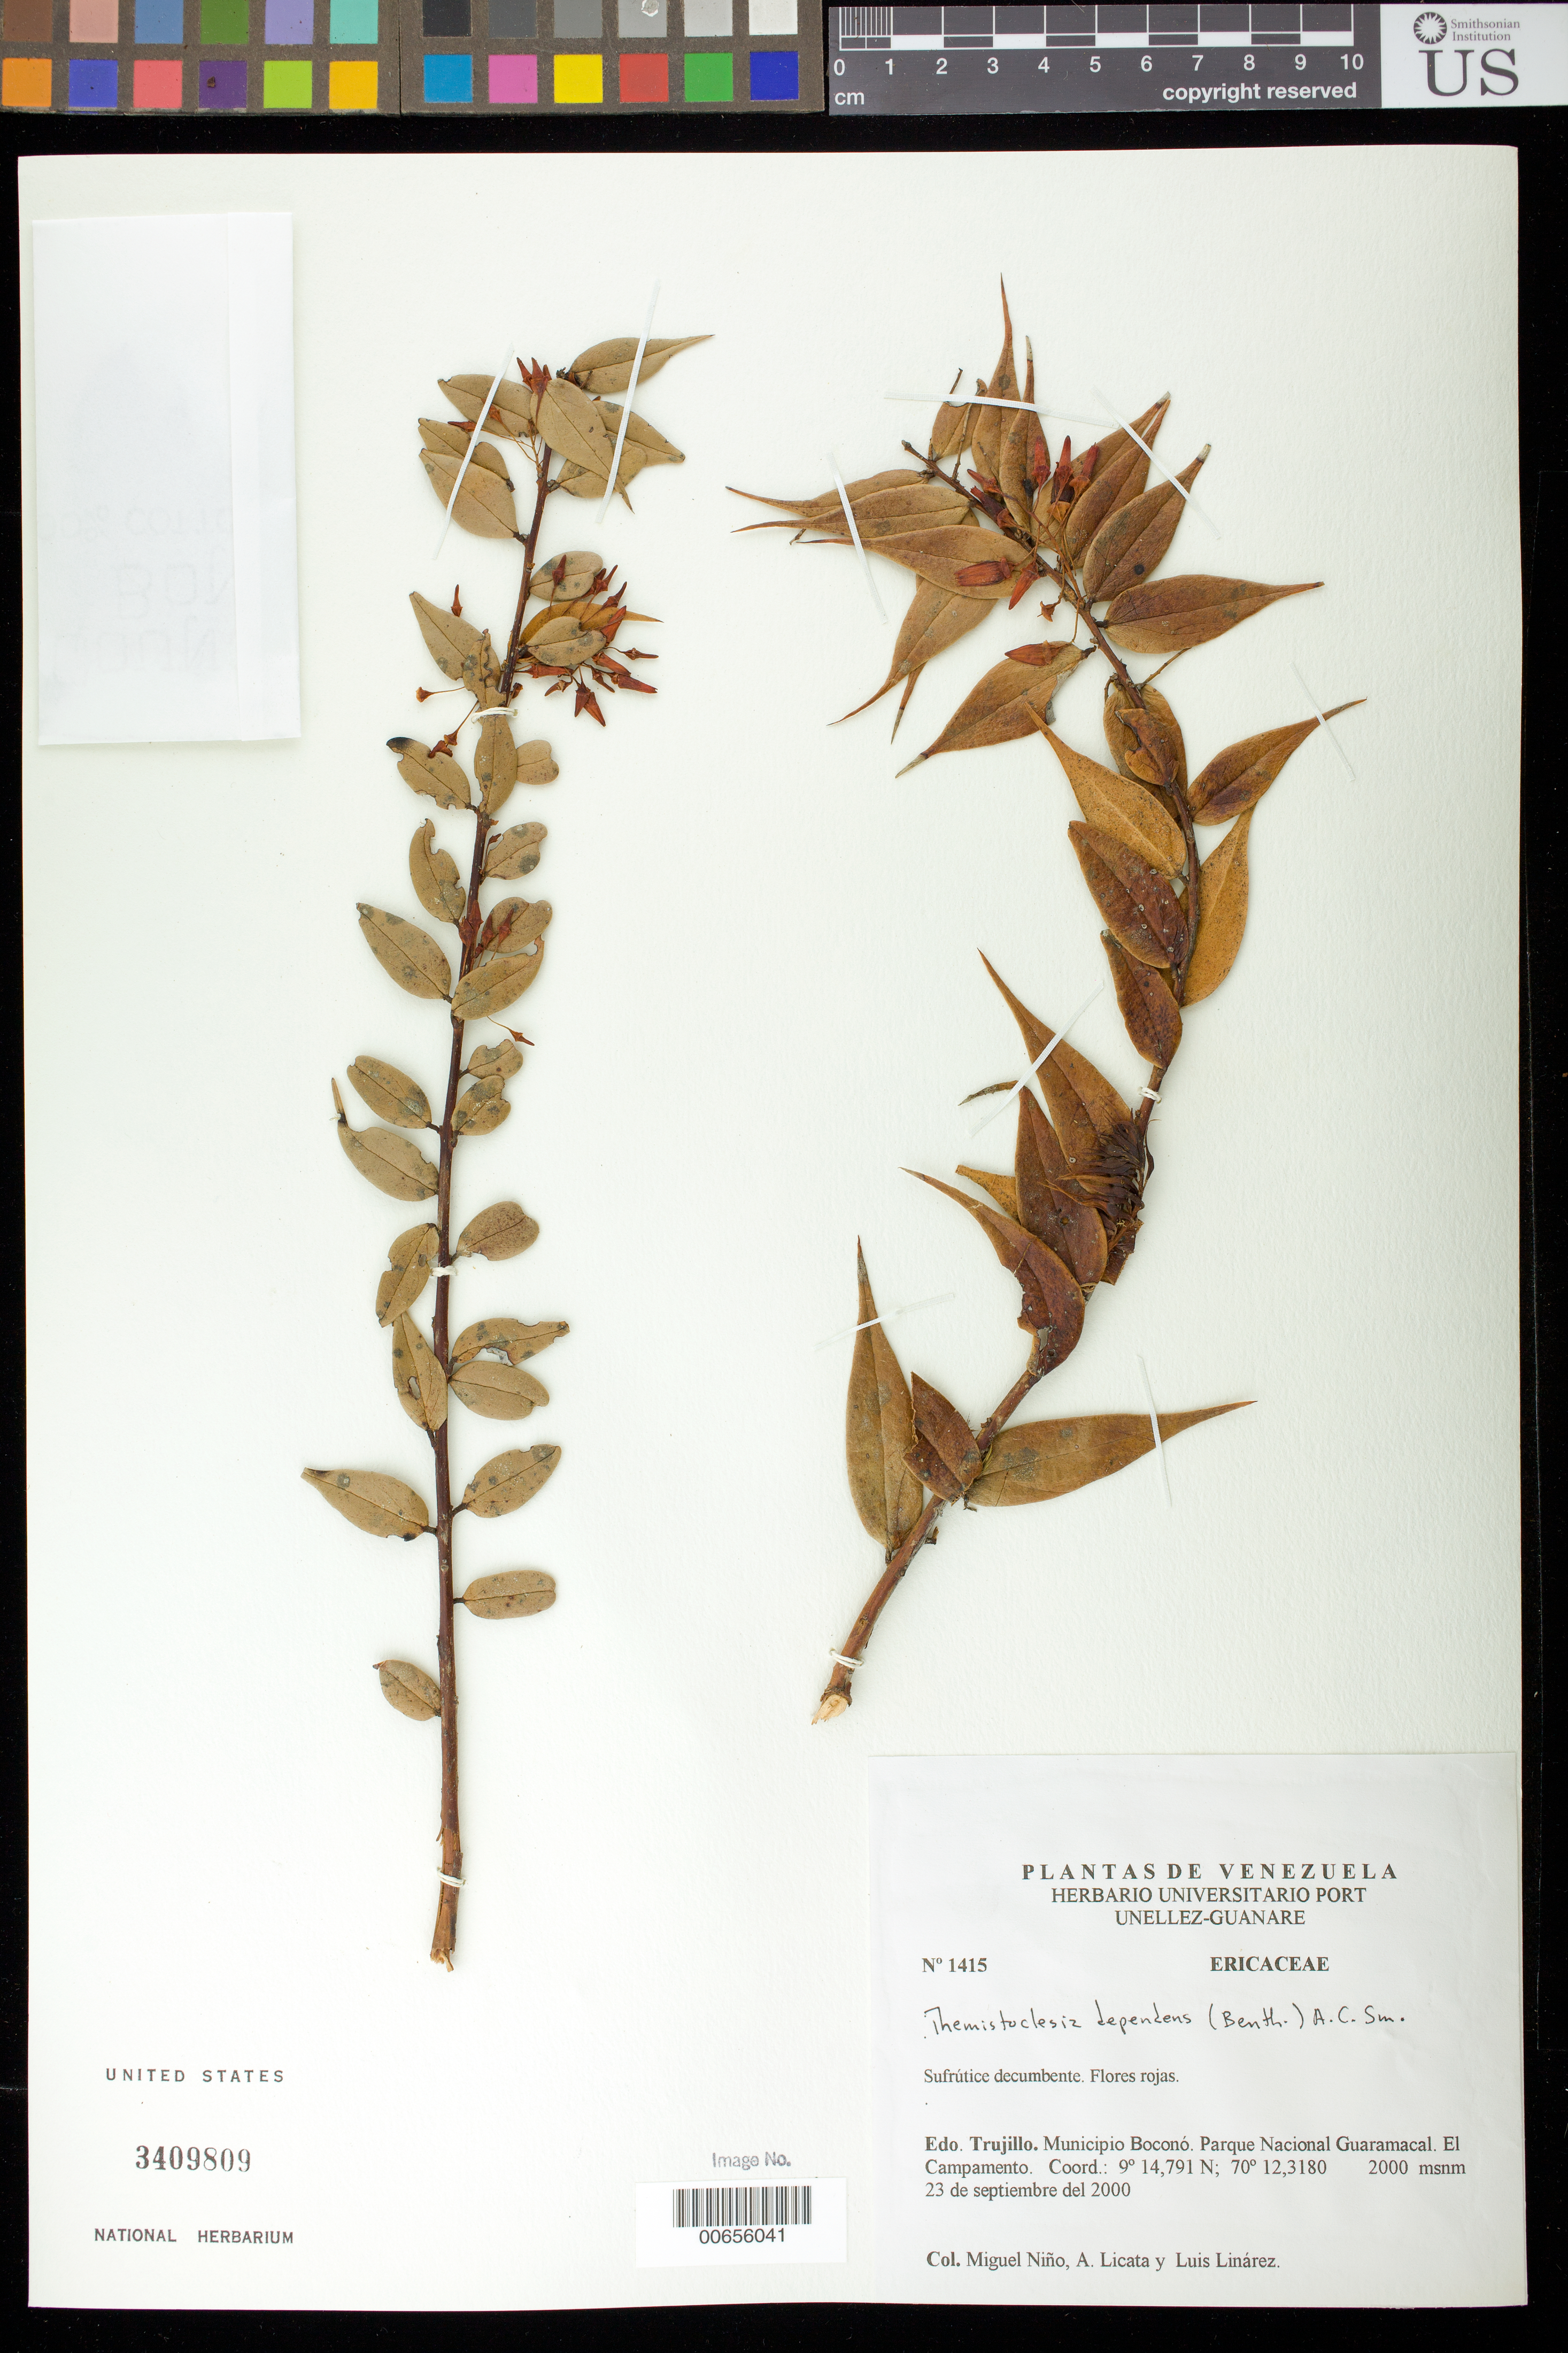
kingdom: Plantae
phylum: Tracheophyta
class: Magnoliopsida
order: Ericales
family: Ericaceae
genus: Themistoclesia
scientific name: Themistoclesia dependens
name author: (Benth.) A.C. Sm.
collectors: S. M. Niño, A. Licata & L. Linárez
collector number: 1415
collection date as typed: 23 Sep 2000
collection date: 2000-09-23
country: Venezuela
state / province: Trujillo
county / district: Boconó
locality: Parque Nacional Guaramacal, El Campamento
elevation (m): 2000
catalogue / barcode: US 3409809